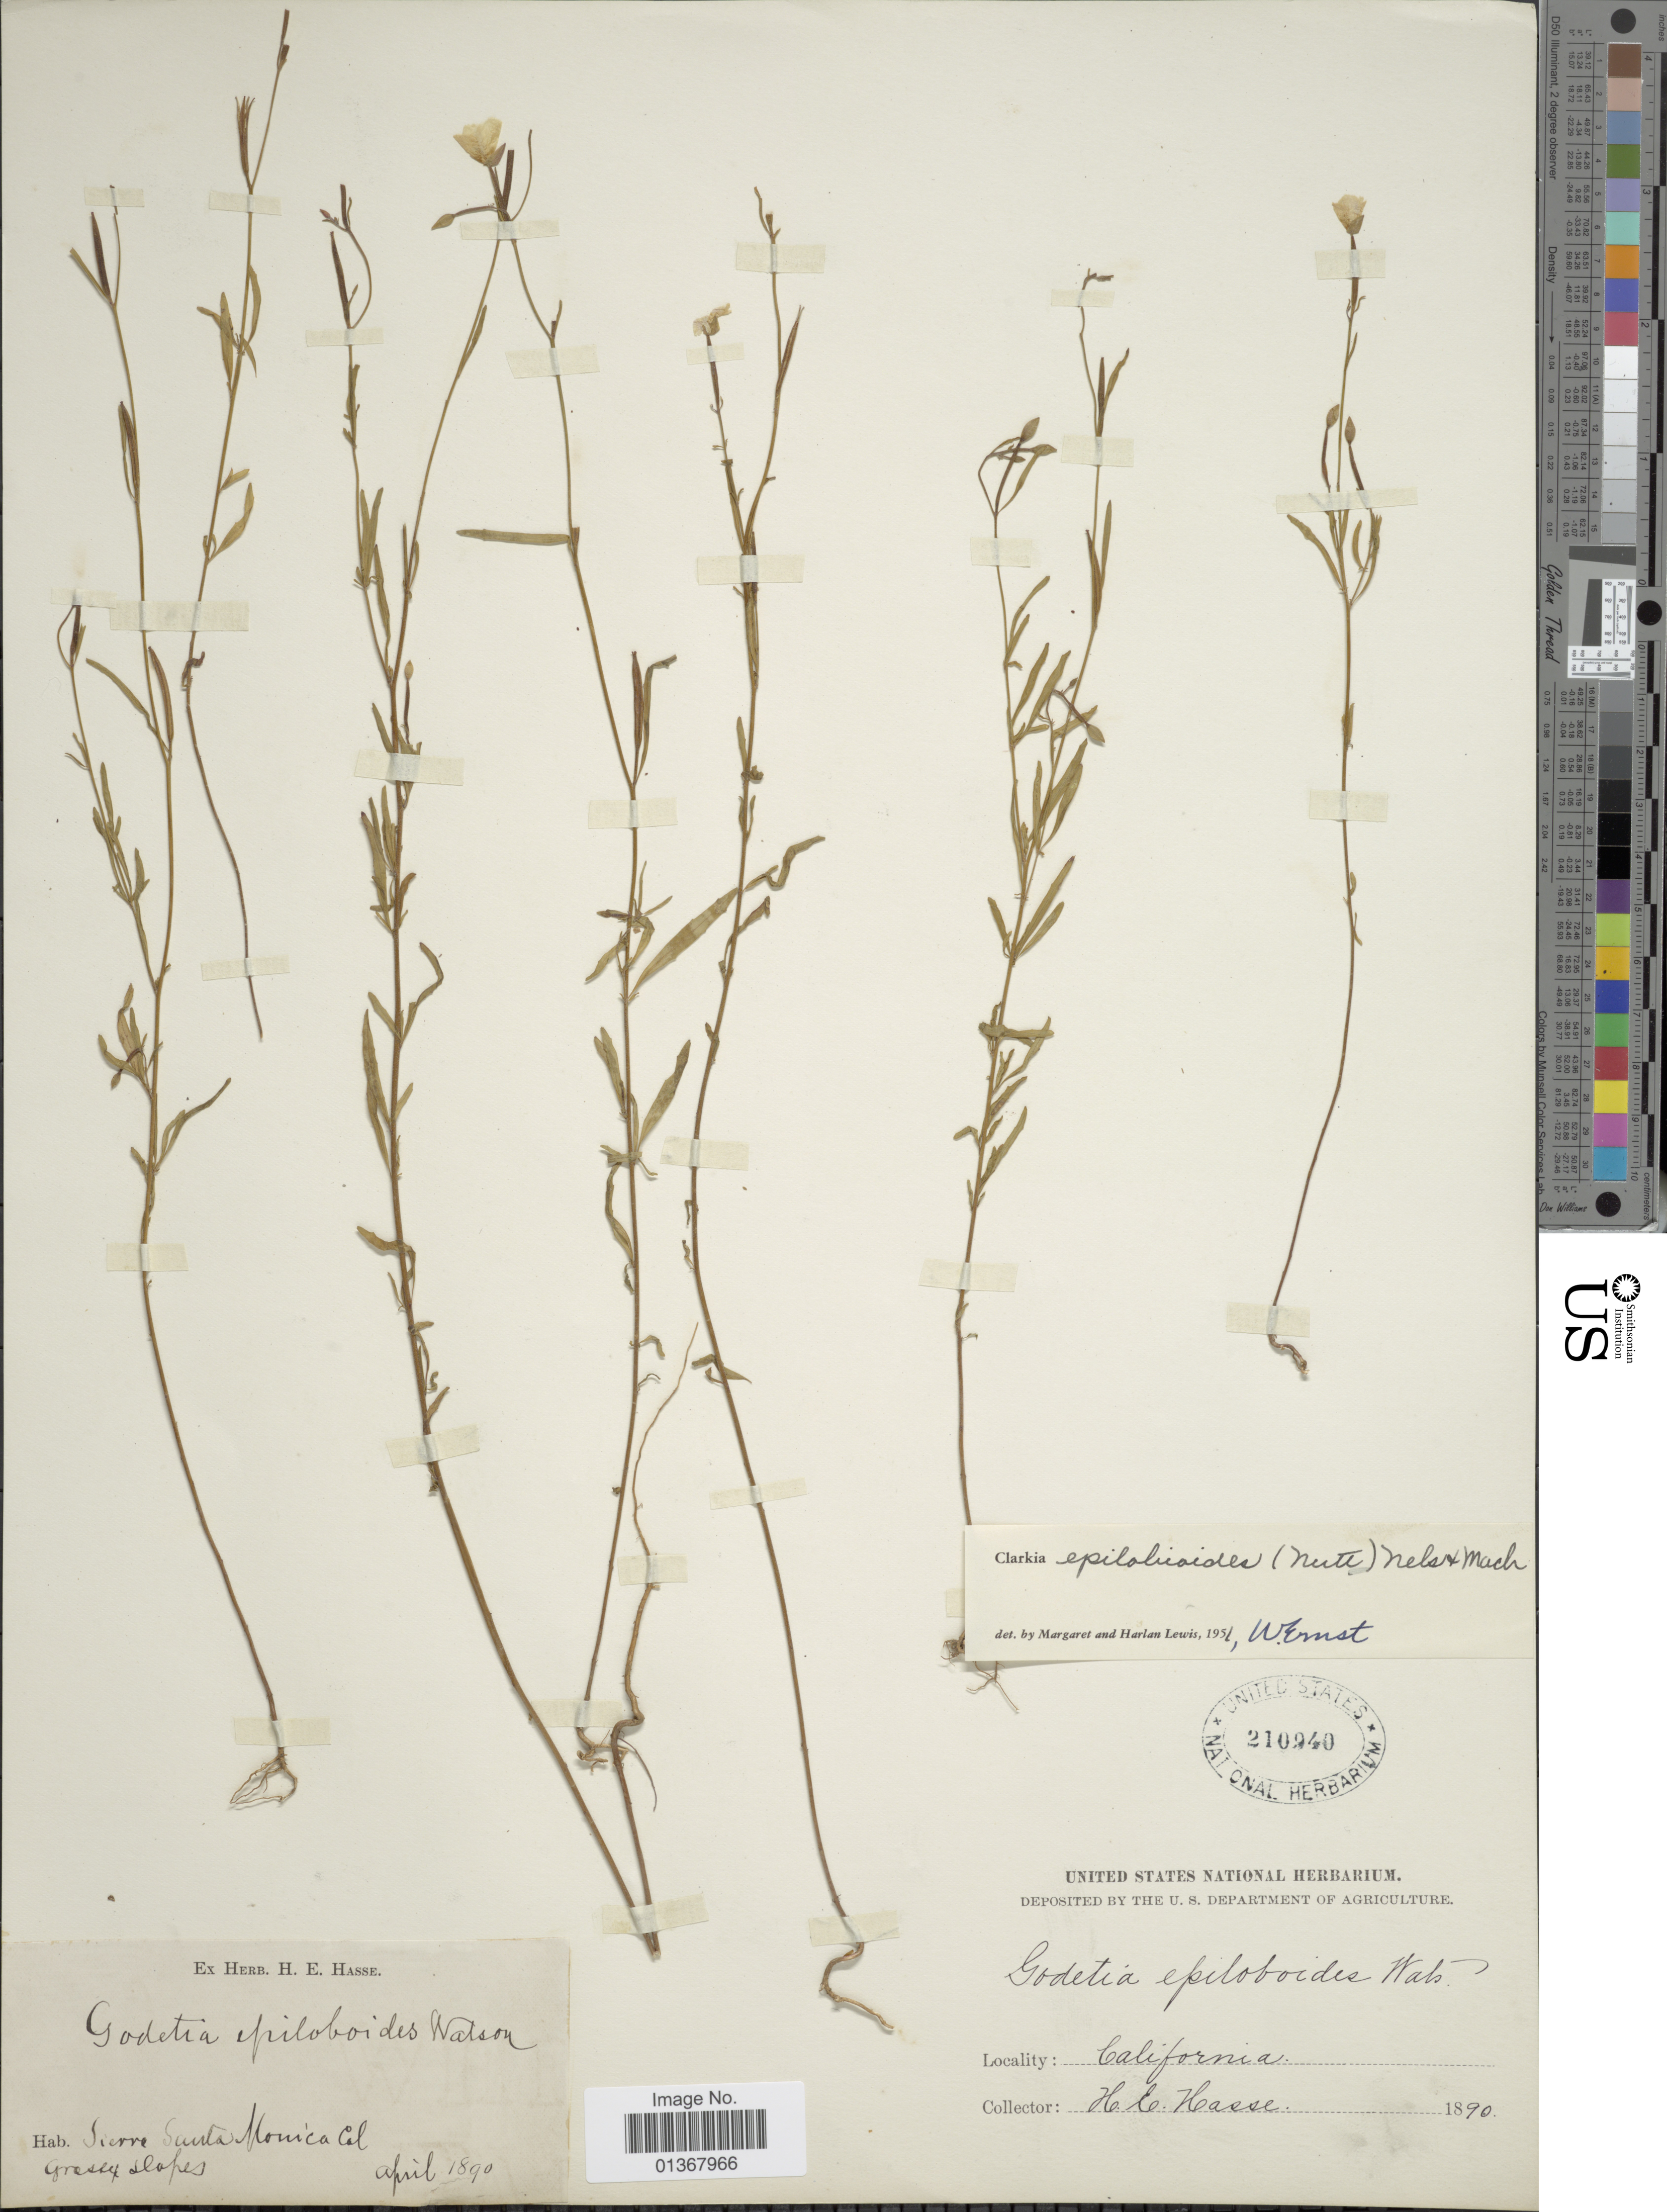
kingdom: Plantae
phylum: Tracheophyta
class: Magnoliopsida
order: Myrtales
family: Onagraceae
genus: Clarkia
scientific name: Clarkia epilobioides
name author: (Nutt. ex Torr. & A. Gray) A. Nelson & J.F. Macbr.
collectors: H. E. Hasse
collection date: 1890-04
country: United States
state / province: California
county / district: Los Angeles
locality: Sierre Santa Monica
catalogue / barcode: US 210940